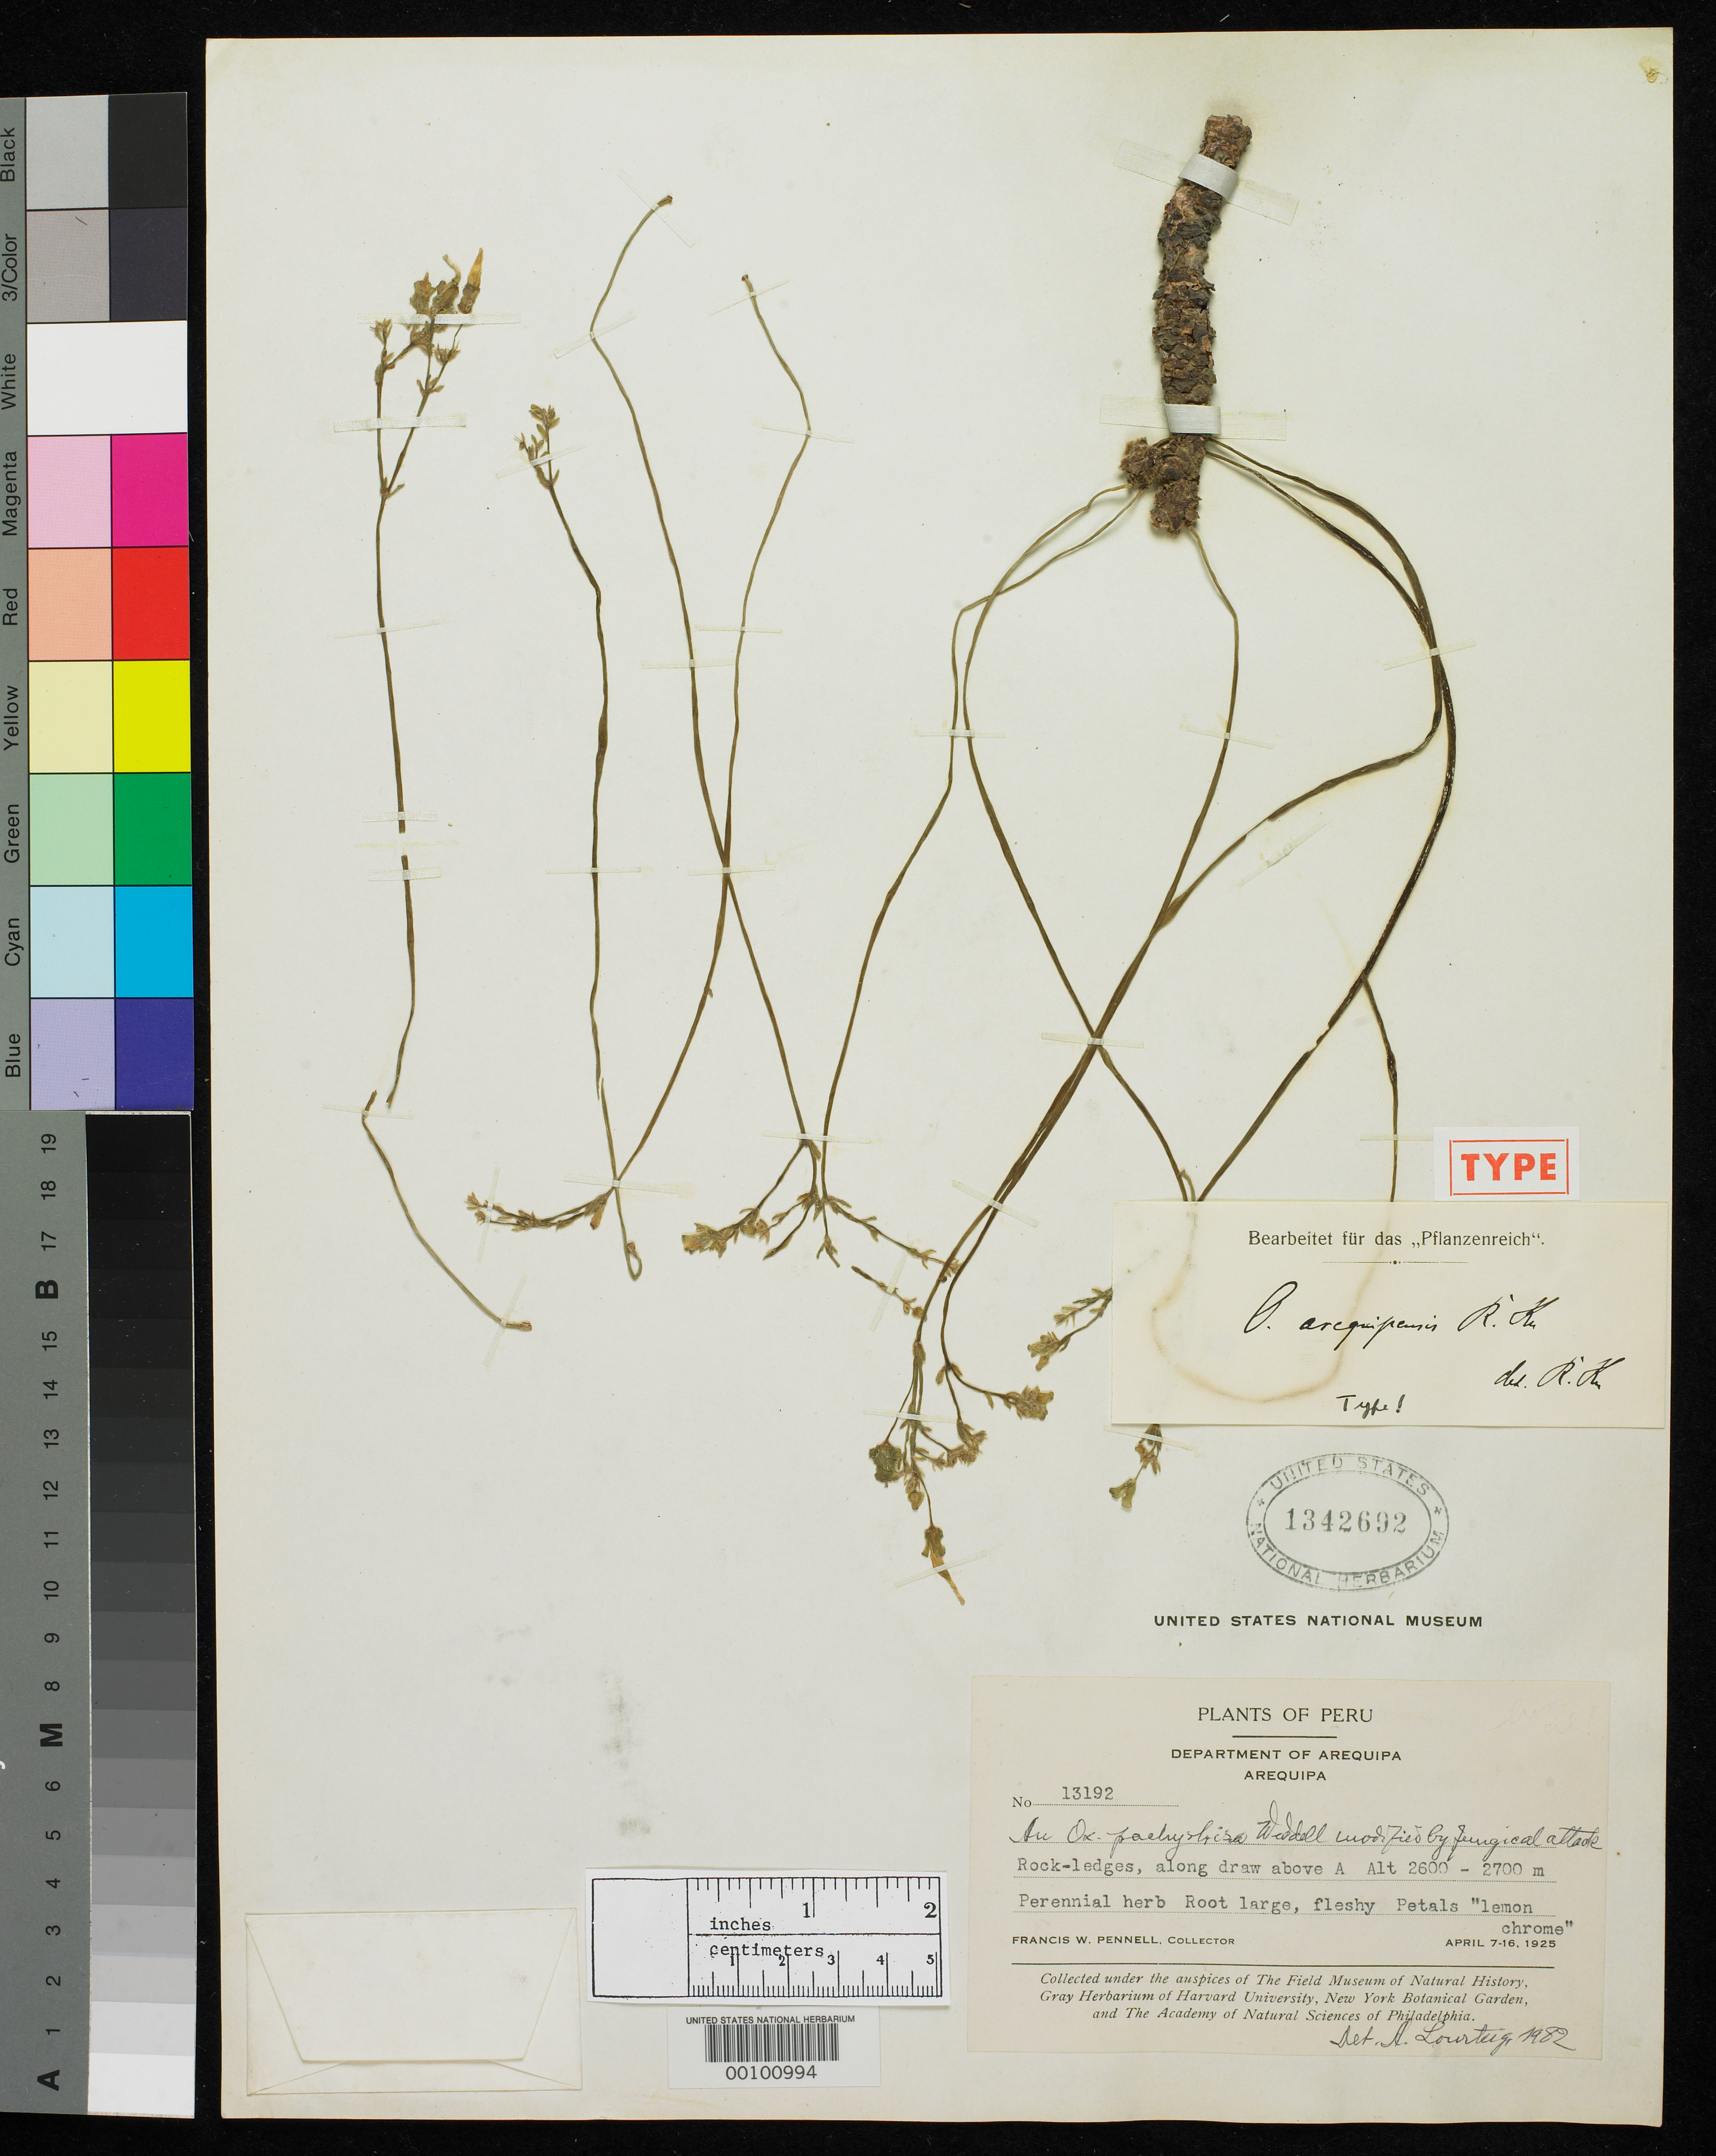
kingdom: Plantae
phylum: Tracheophyta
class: Magnoliopsida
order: Oxalidales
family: Oxalidaceae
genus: Oxalis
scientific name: Oxalis arequipensis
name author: R. Knuth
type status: Holotype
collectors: F. W. Pennell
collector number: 13192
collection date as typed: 07 Apr 1925 to 16 Apr 1925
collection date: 1925-04-07/1925-04-16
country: Peru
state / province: Arequipa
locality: Arequipa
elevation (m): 2600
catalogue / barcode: US 1342692